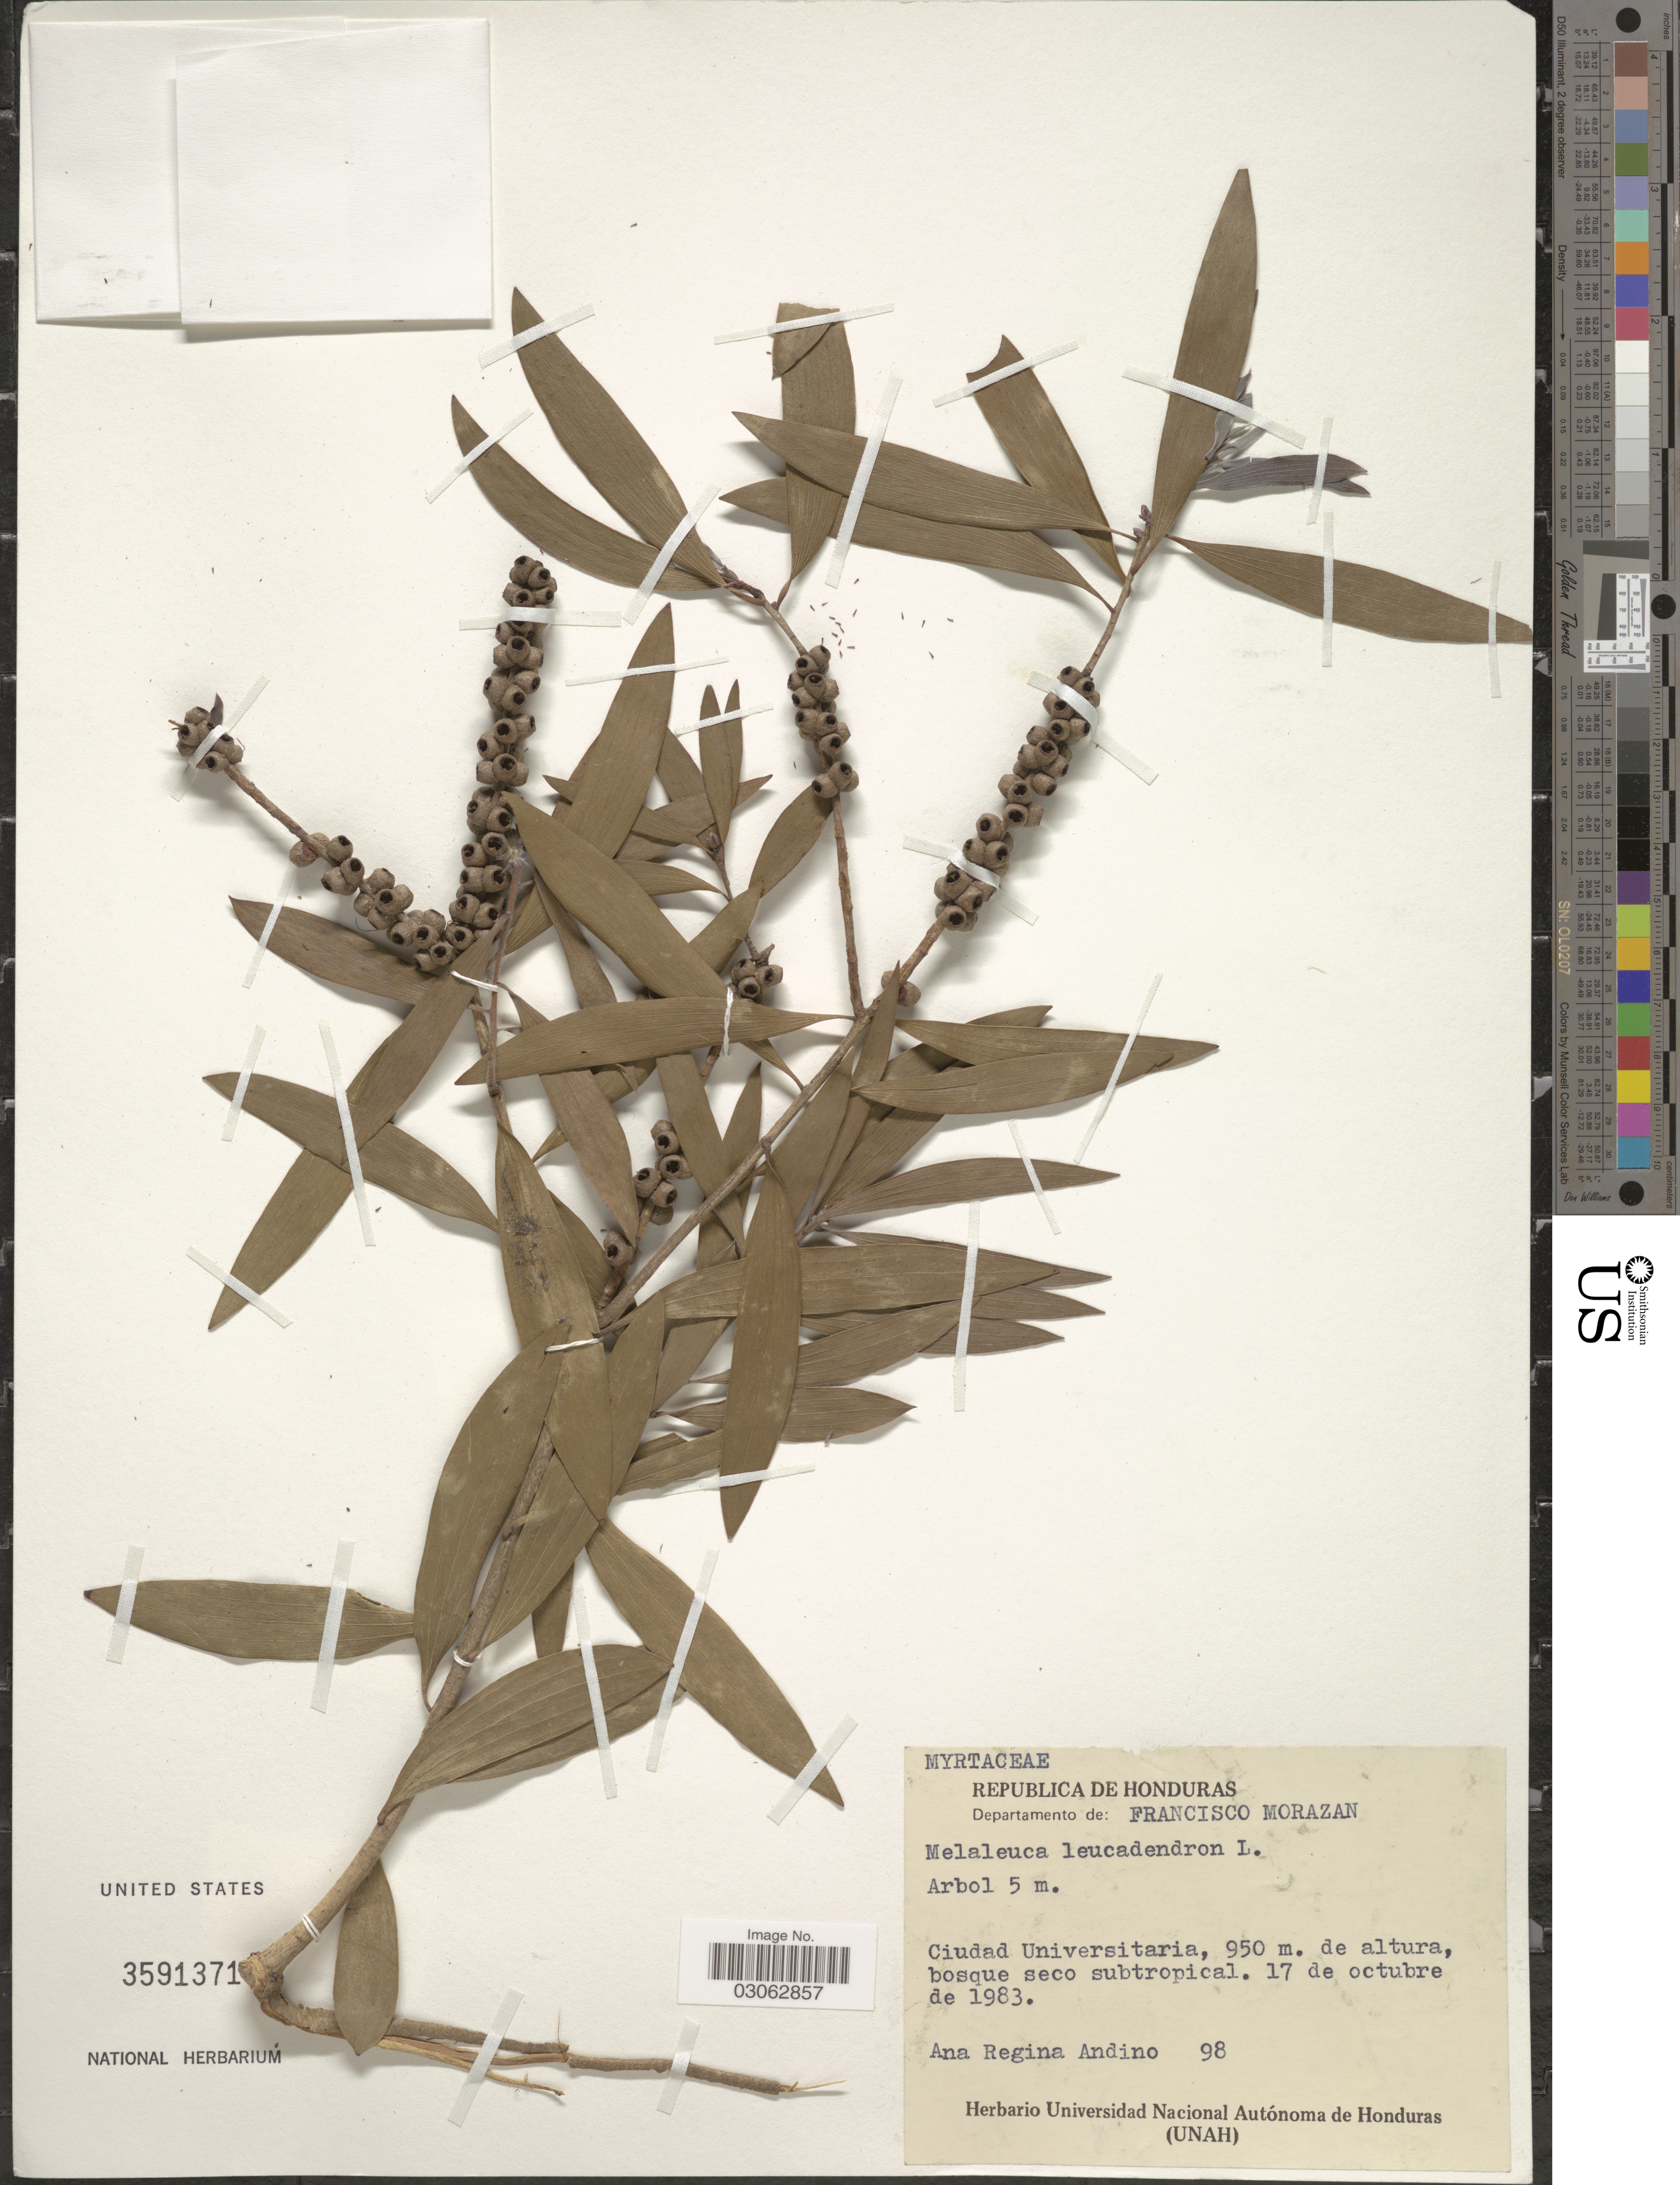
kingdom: Plantae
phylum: Tracheophyta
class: Magnoliopsida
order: Myrtales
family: Myrtaceae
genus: Melaleuca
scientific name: Melaleuca leucadendra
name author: (L.) L.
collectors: A. Andino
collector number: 98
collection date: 1983-10-17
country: Honduras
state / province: Fco. Morazán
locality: Departamento de: Francisco Morazan. Ciudad Universitaria.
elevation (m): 950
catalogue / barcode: US 3591371